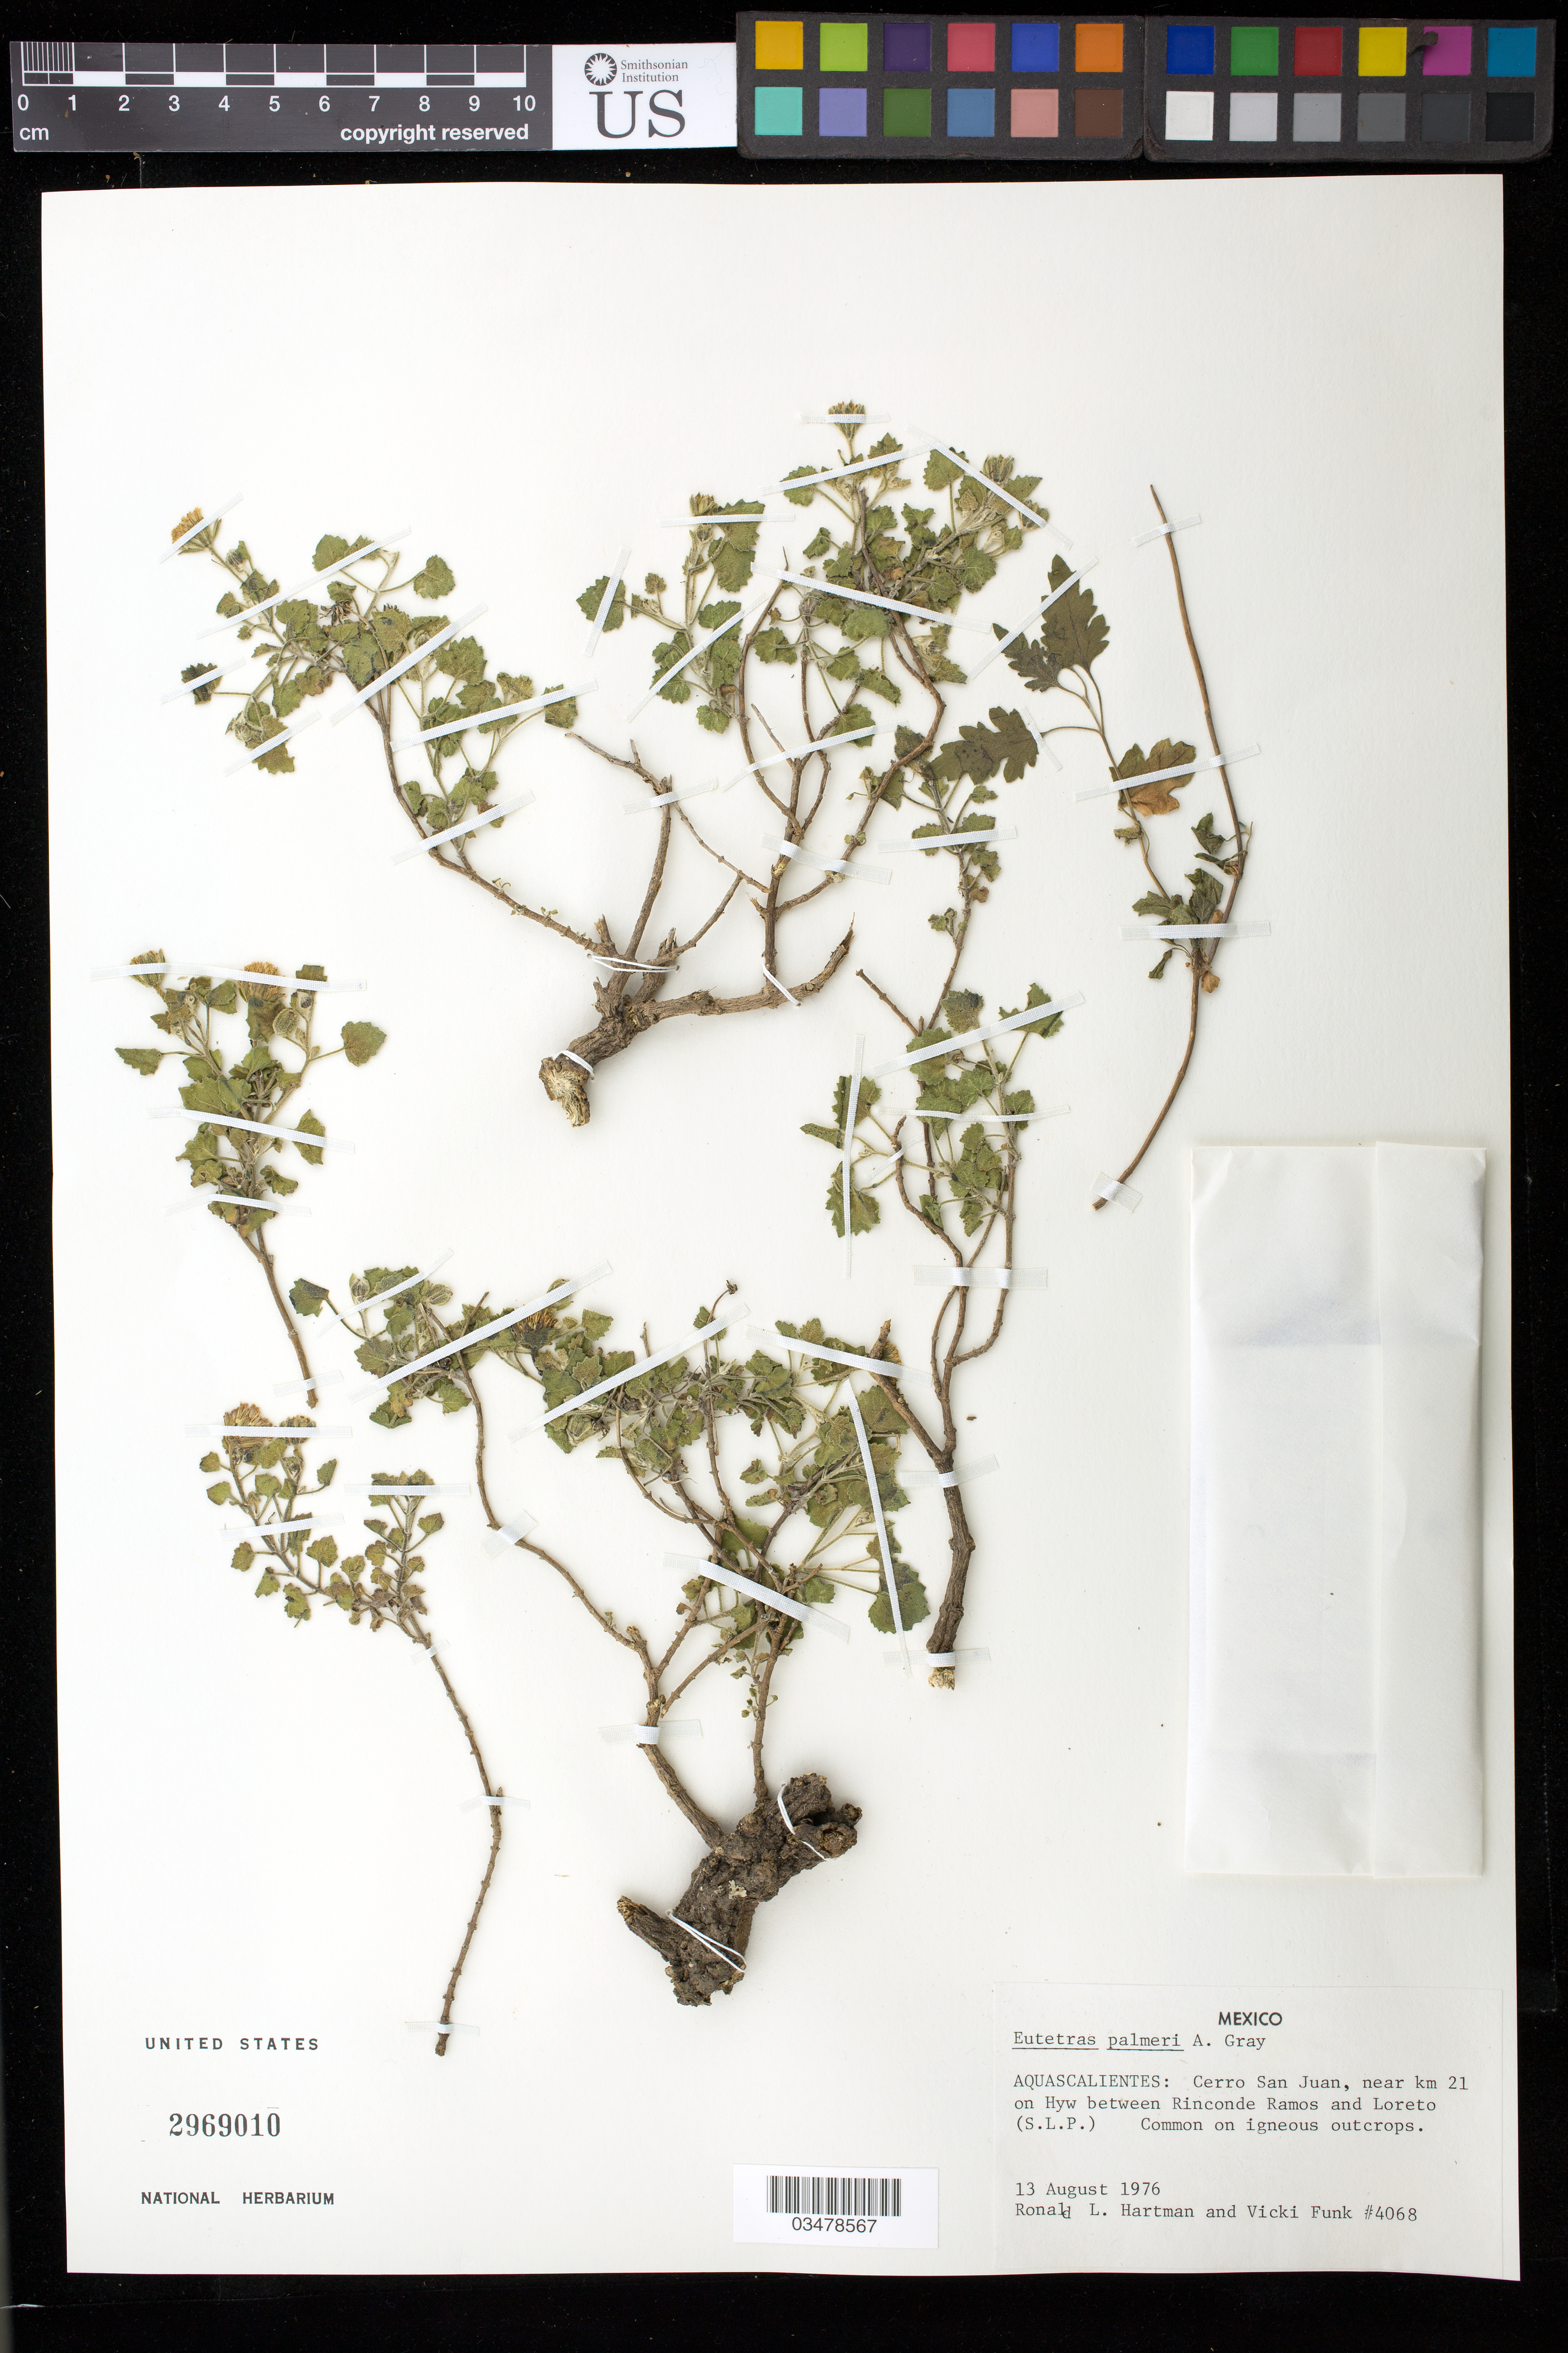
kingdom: Plantae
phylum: Tracheophyta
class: Magnoliopsida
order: Asterales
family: Asteraceae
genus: Eutetras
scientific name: Eutetras palmeri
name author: A. Gray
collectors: R. Hartman & V. Funk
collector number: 4068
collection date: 1976-08-13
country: Mexico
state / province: Aguascalientes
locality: Cerro San Juan, near km 21 on hwy between Rincon de Romos and Loreta ( SLP).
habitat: On igneous outcrops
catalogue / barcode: US 2969010